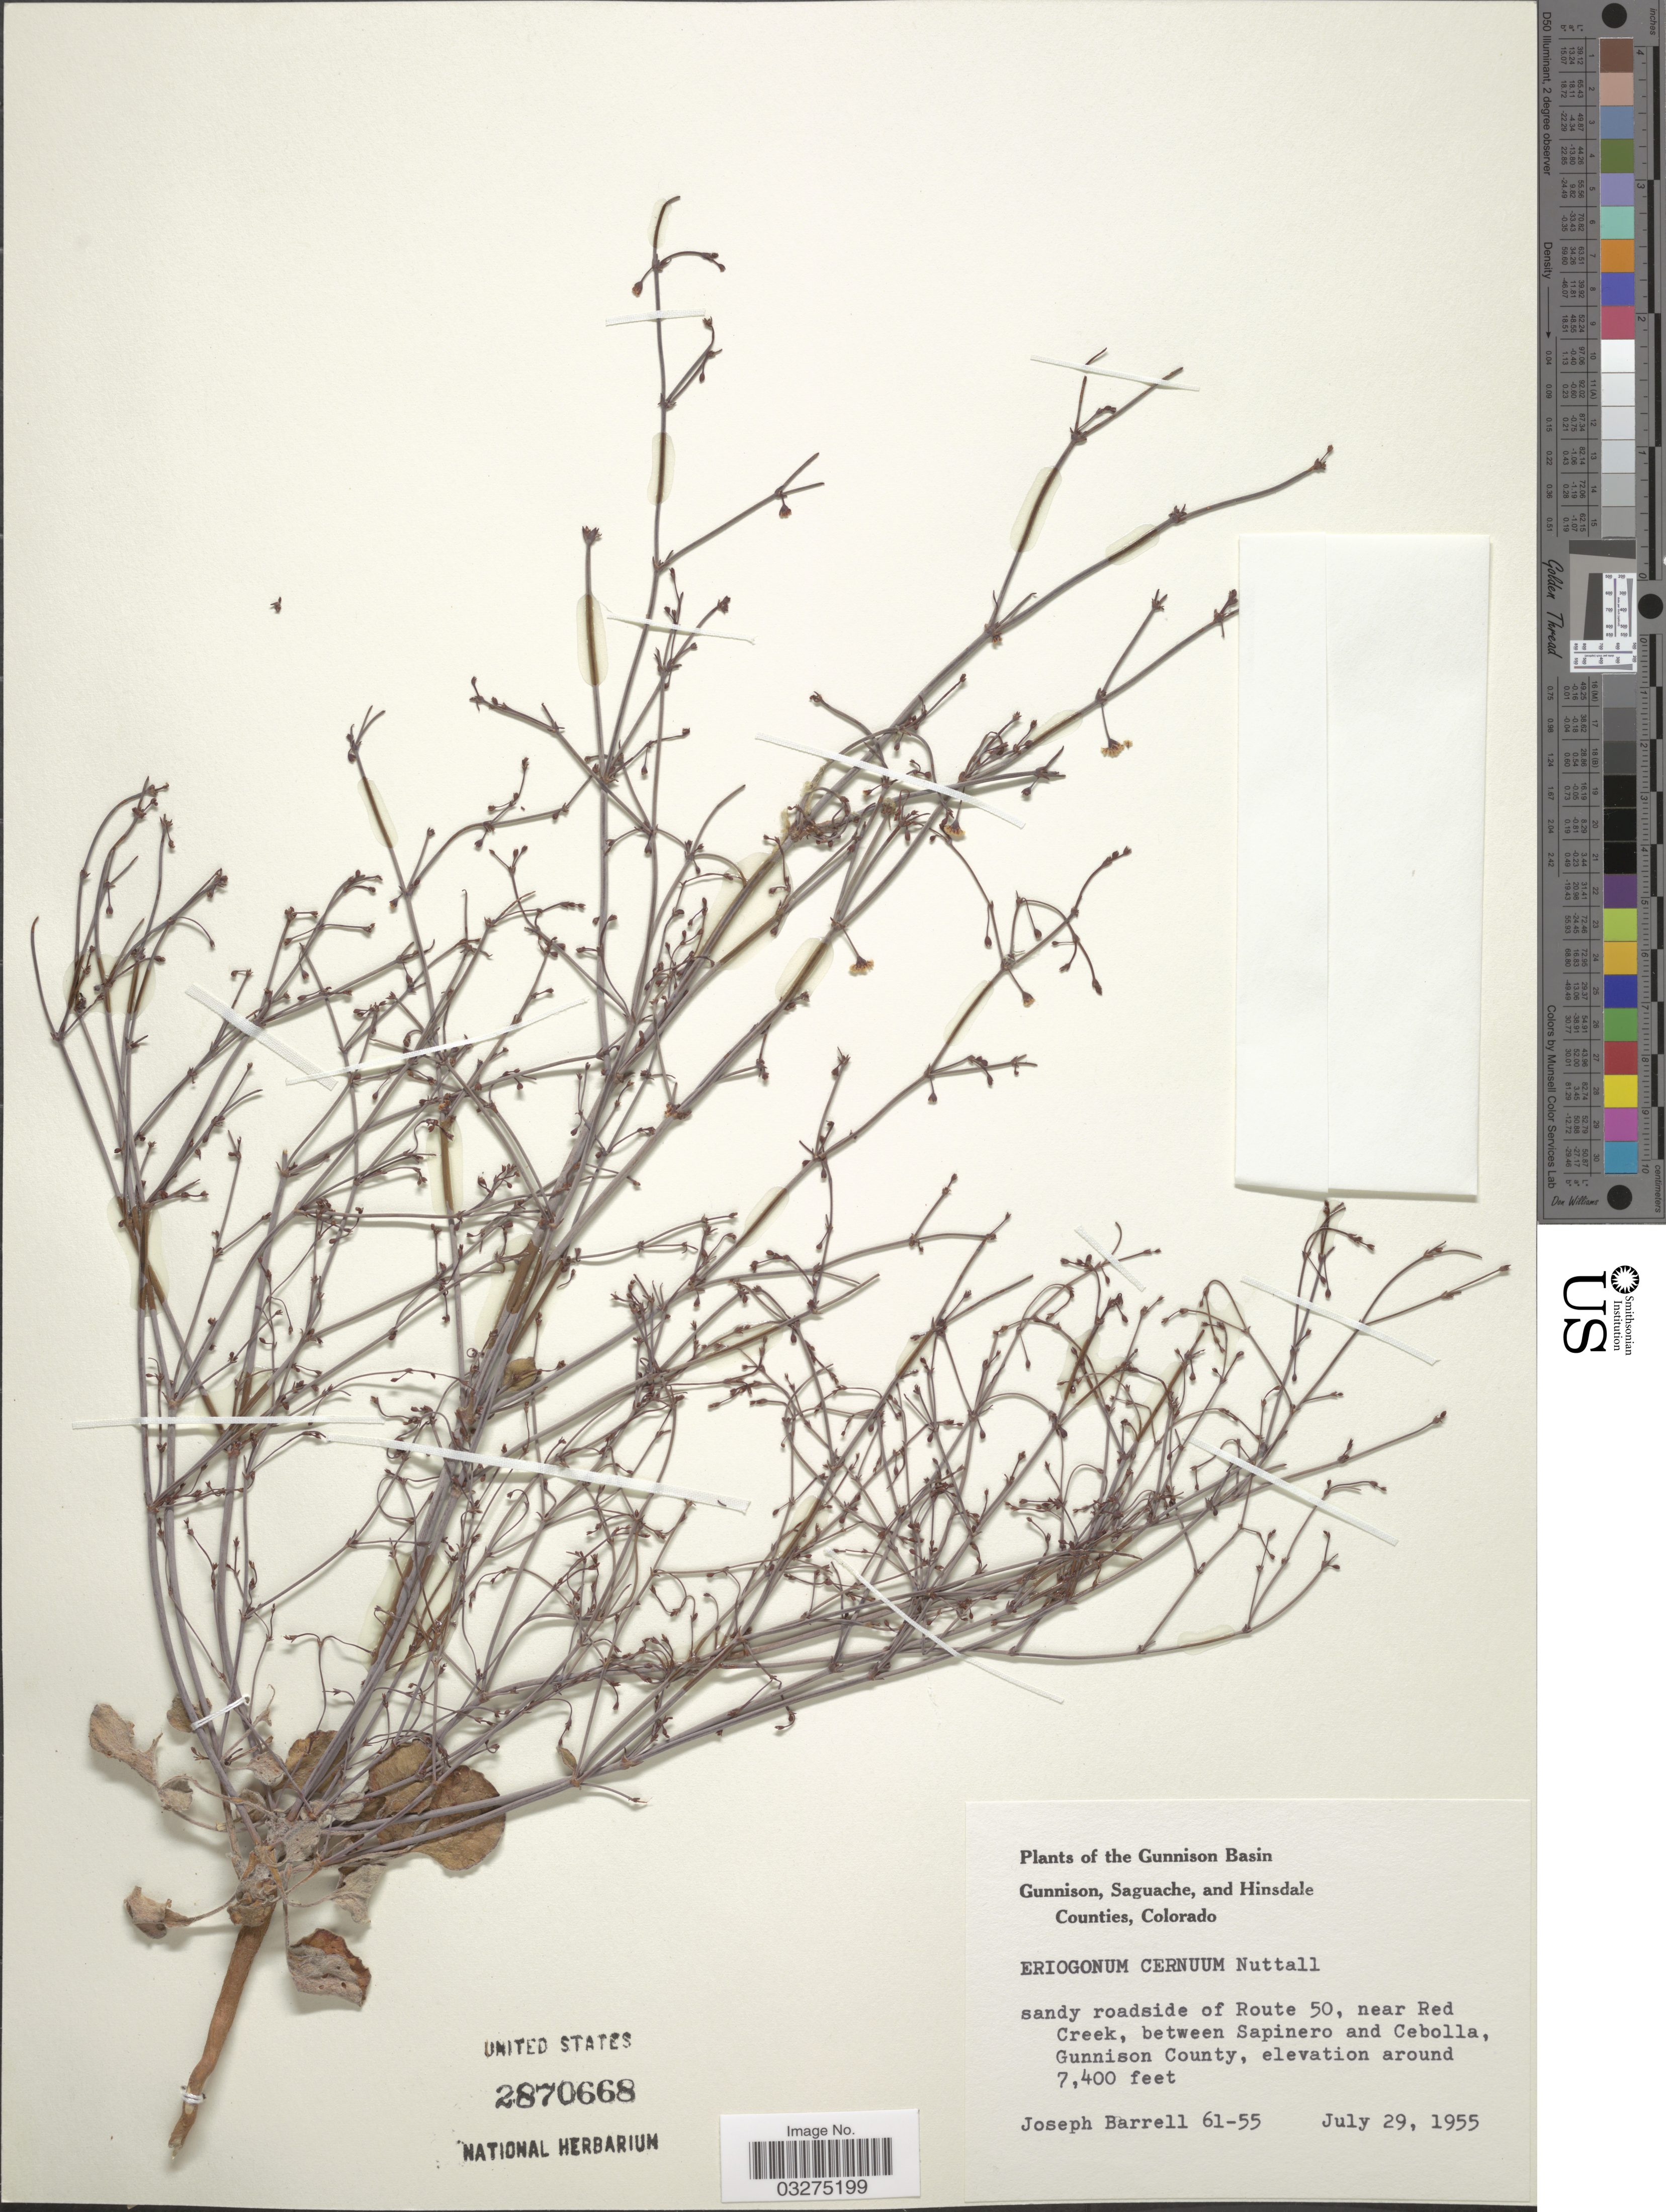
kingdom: Plantae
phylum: Tracheophyta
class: Magnoliopsida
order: Caryophyllales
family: Polygonaceae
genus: Eriogonum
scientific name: Eriogonum cernuum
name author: Nutt.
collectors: J. Barrell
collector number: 61-55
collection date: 1955-07-29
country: United States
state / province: Colorado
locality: The Gunnison Basin, sandy roadside of Route 50, near Red Creek, between Sapinero and Cebolla, Gunnison County.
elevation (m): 2256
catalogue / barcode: US 2870668